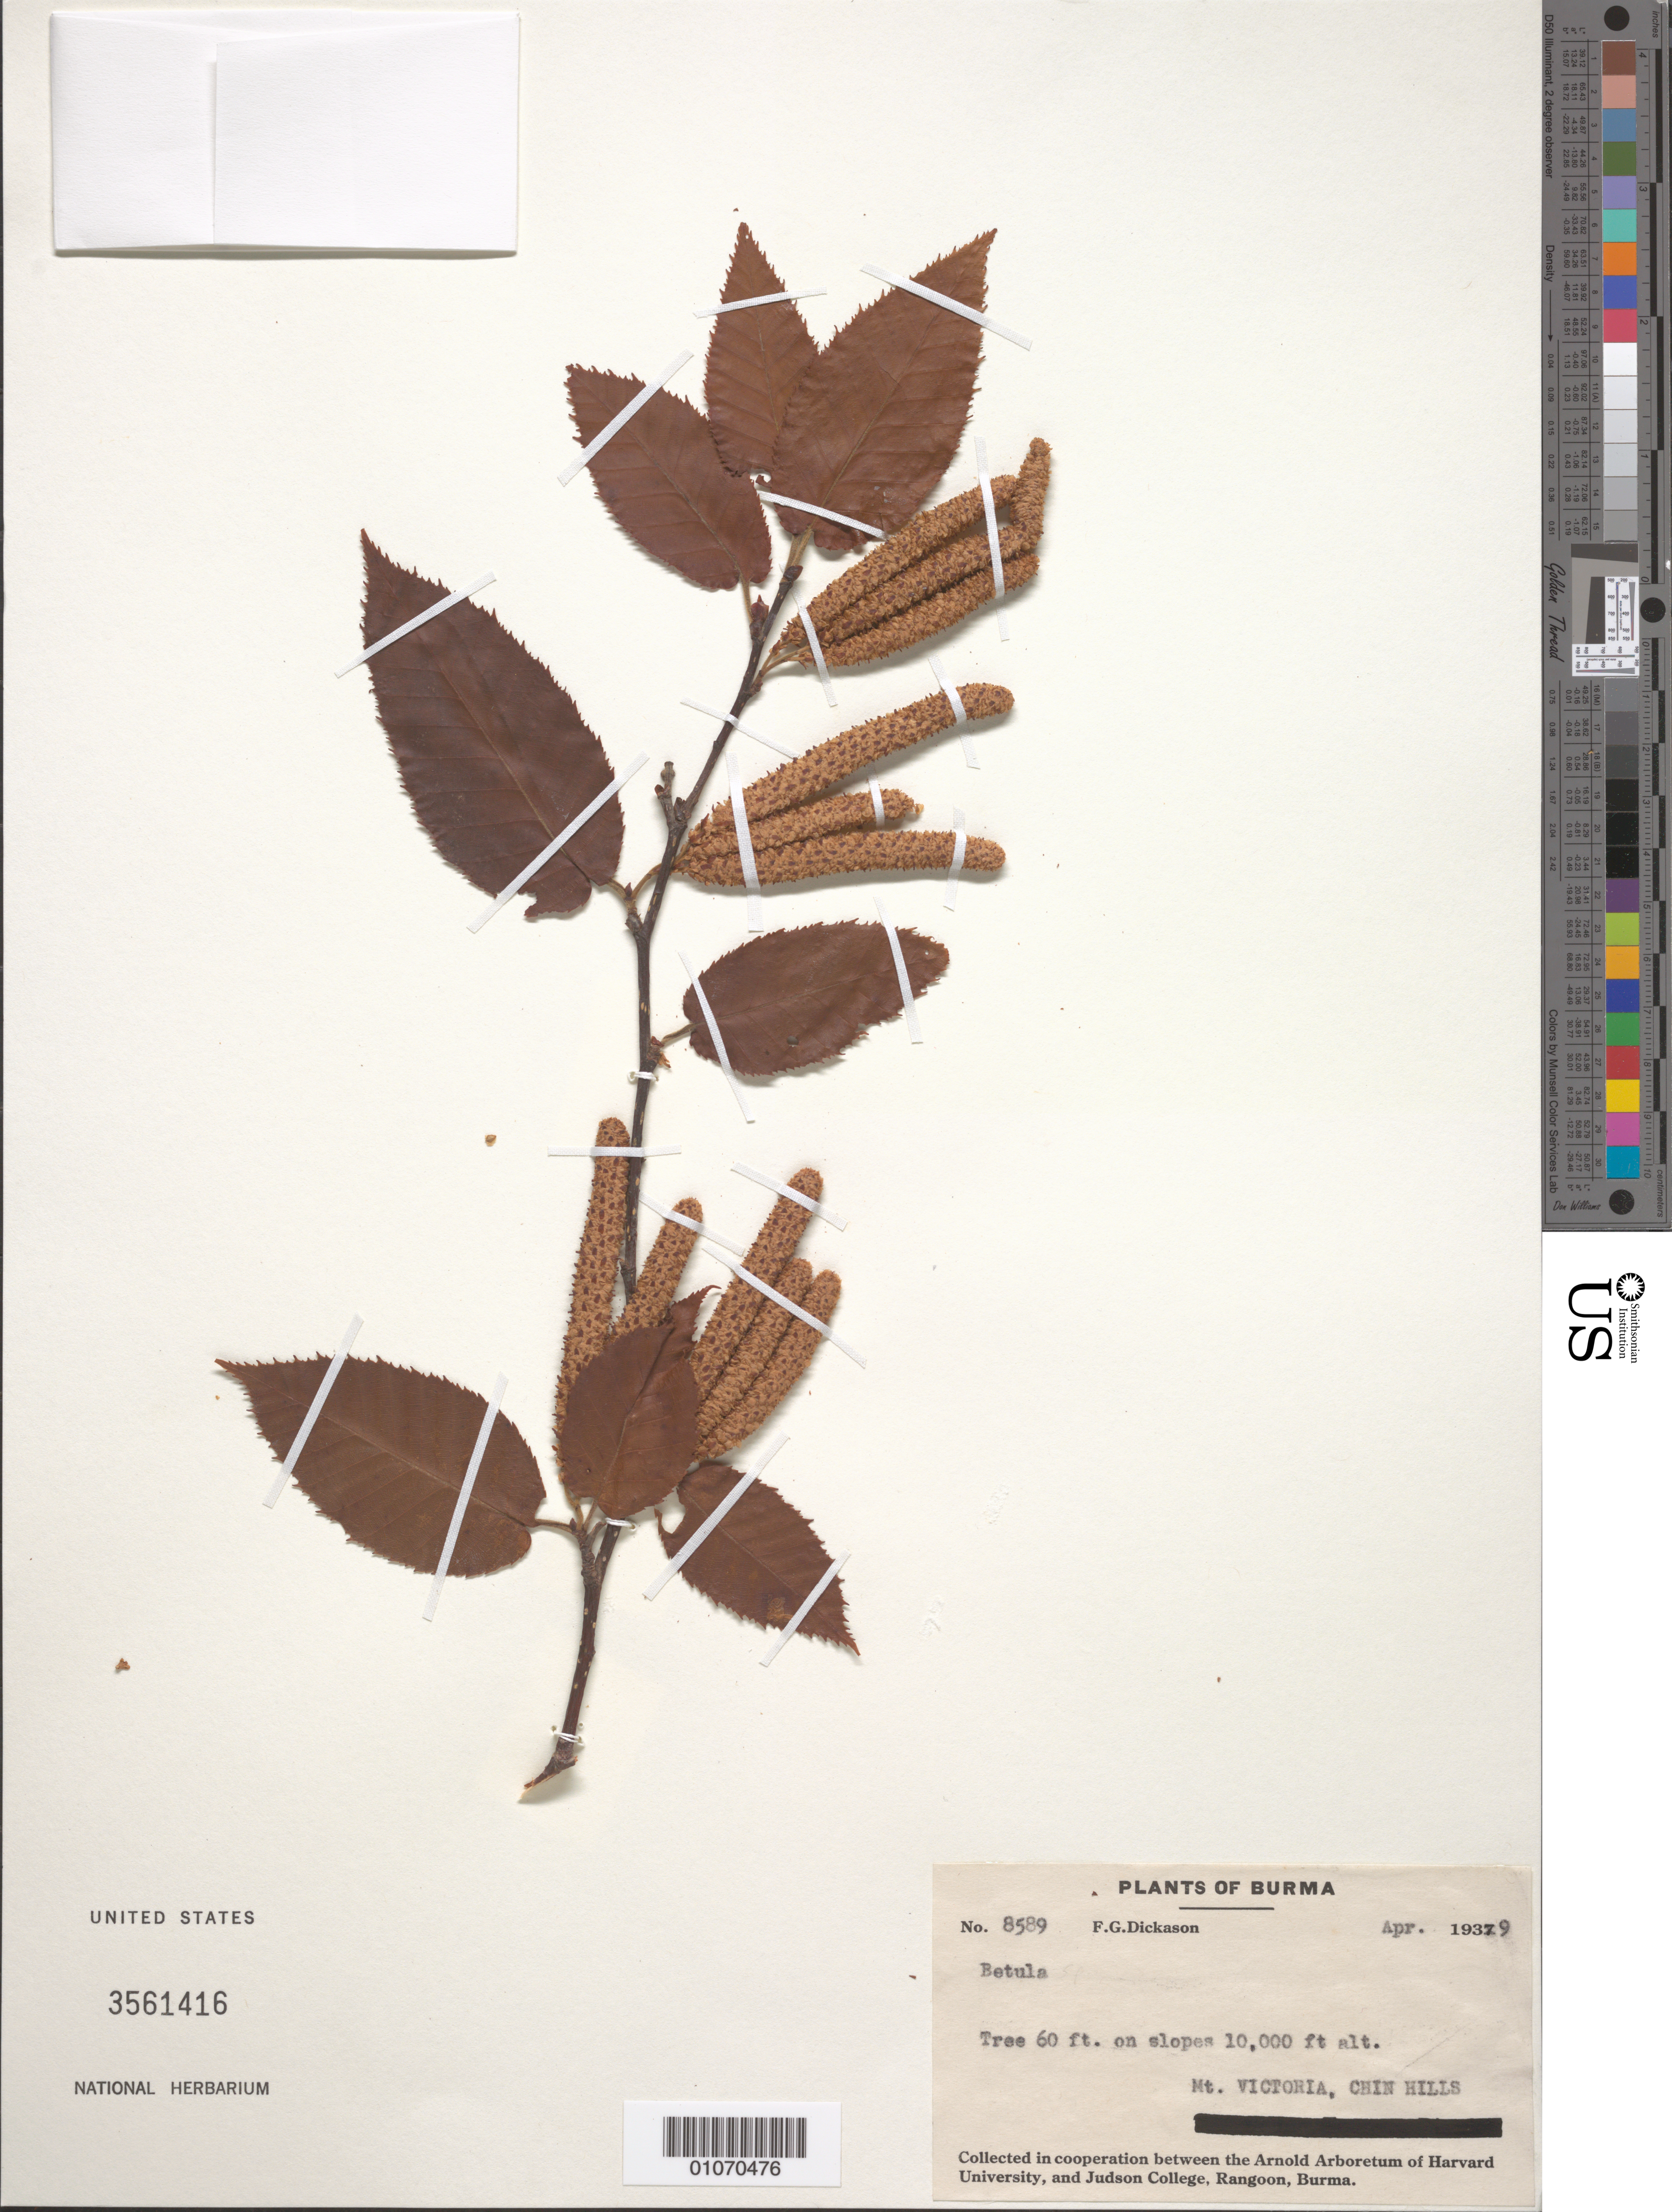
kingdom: Plantae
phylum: Tracheophyta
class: Magnoliopsida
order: Fagales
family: Betulaceae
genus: Betula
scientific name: Betula sp.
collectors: F. Dickason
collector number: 8589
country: Myanmar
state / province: Chin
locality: Mt. Victoria, Chin Hills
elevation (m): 3048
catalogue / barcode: US 3561416